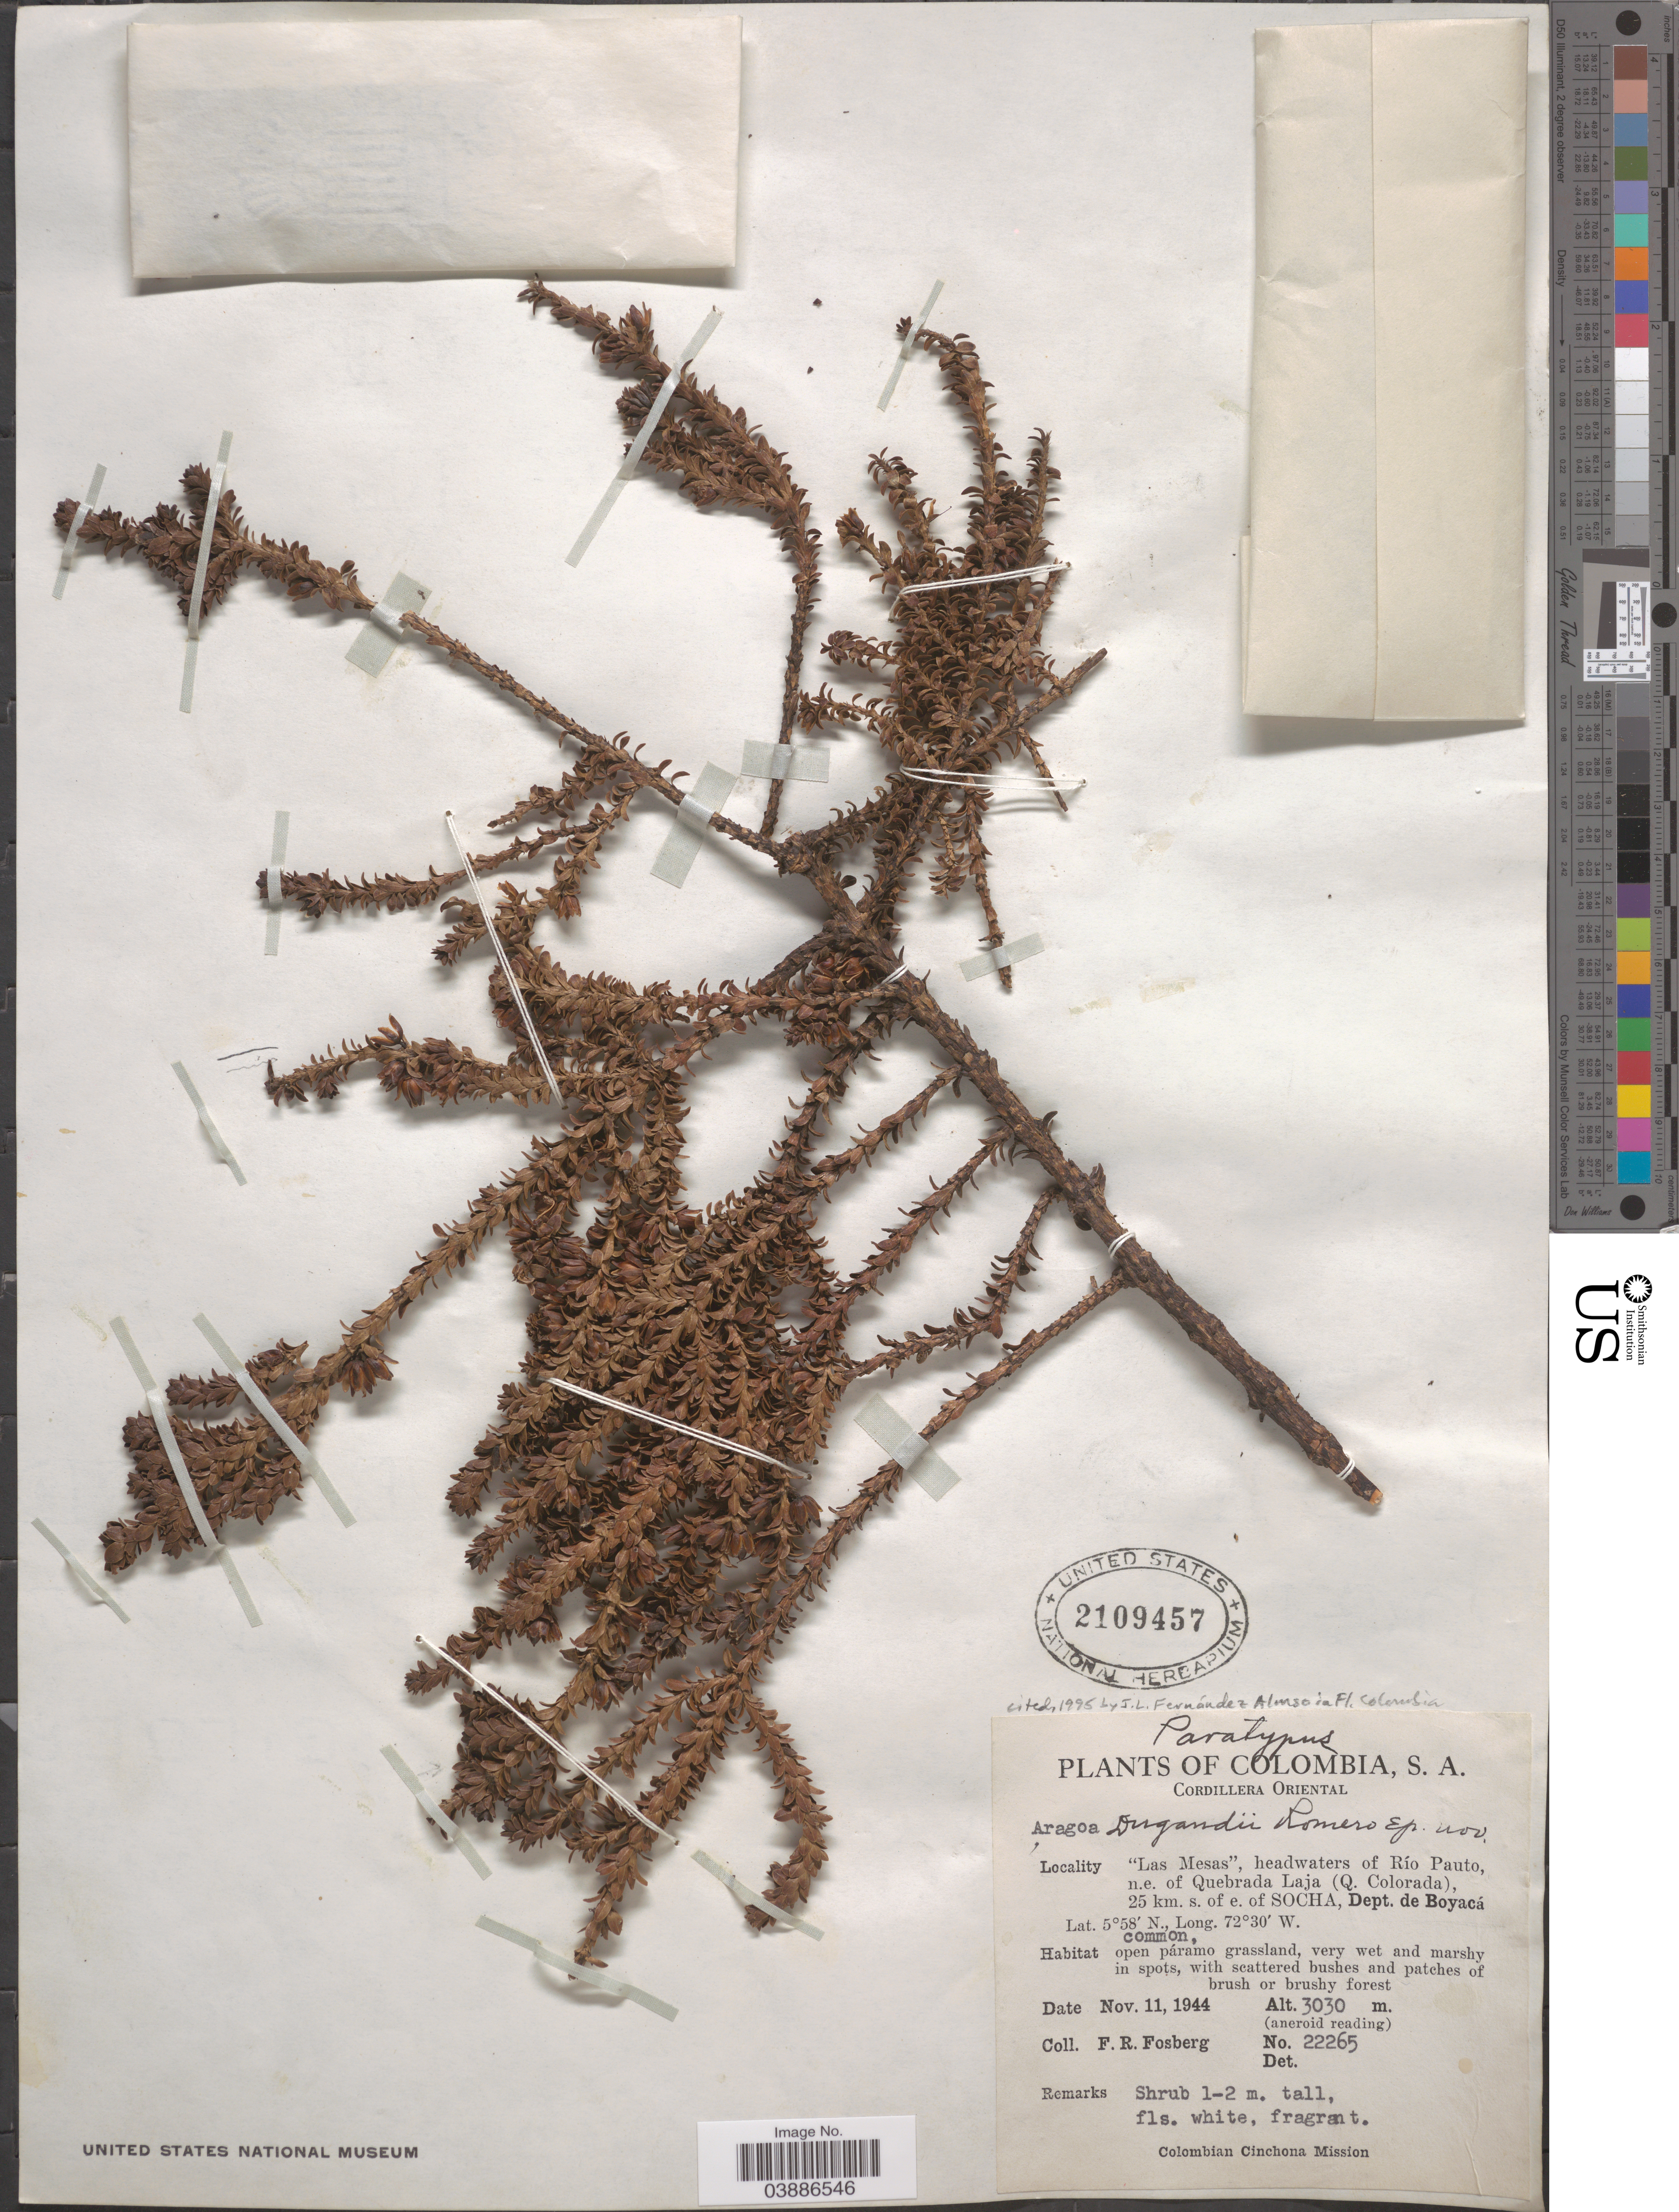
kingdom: Plantae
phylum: Tracheophyta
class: Magnoliopsida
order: Lamiales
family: Plantaginaceae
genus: Aragoa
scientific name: Aragoa dugandii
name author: Romero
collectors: F. R. Fosberg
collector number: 22265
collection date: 1944-11-11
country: Colombia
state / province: Boyacá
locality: Cordillera Oriental. 'Las Mesas', headwaters of Río Pauto, n.e. of Quebrada Laja (Q. Colorada), 25 km. s. of e. of Socha, Dept. de Boyacá.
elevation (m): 3030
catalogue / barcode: US 2109457